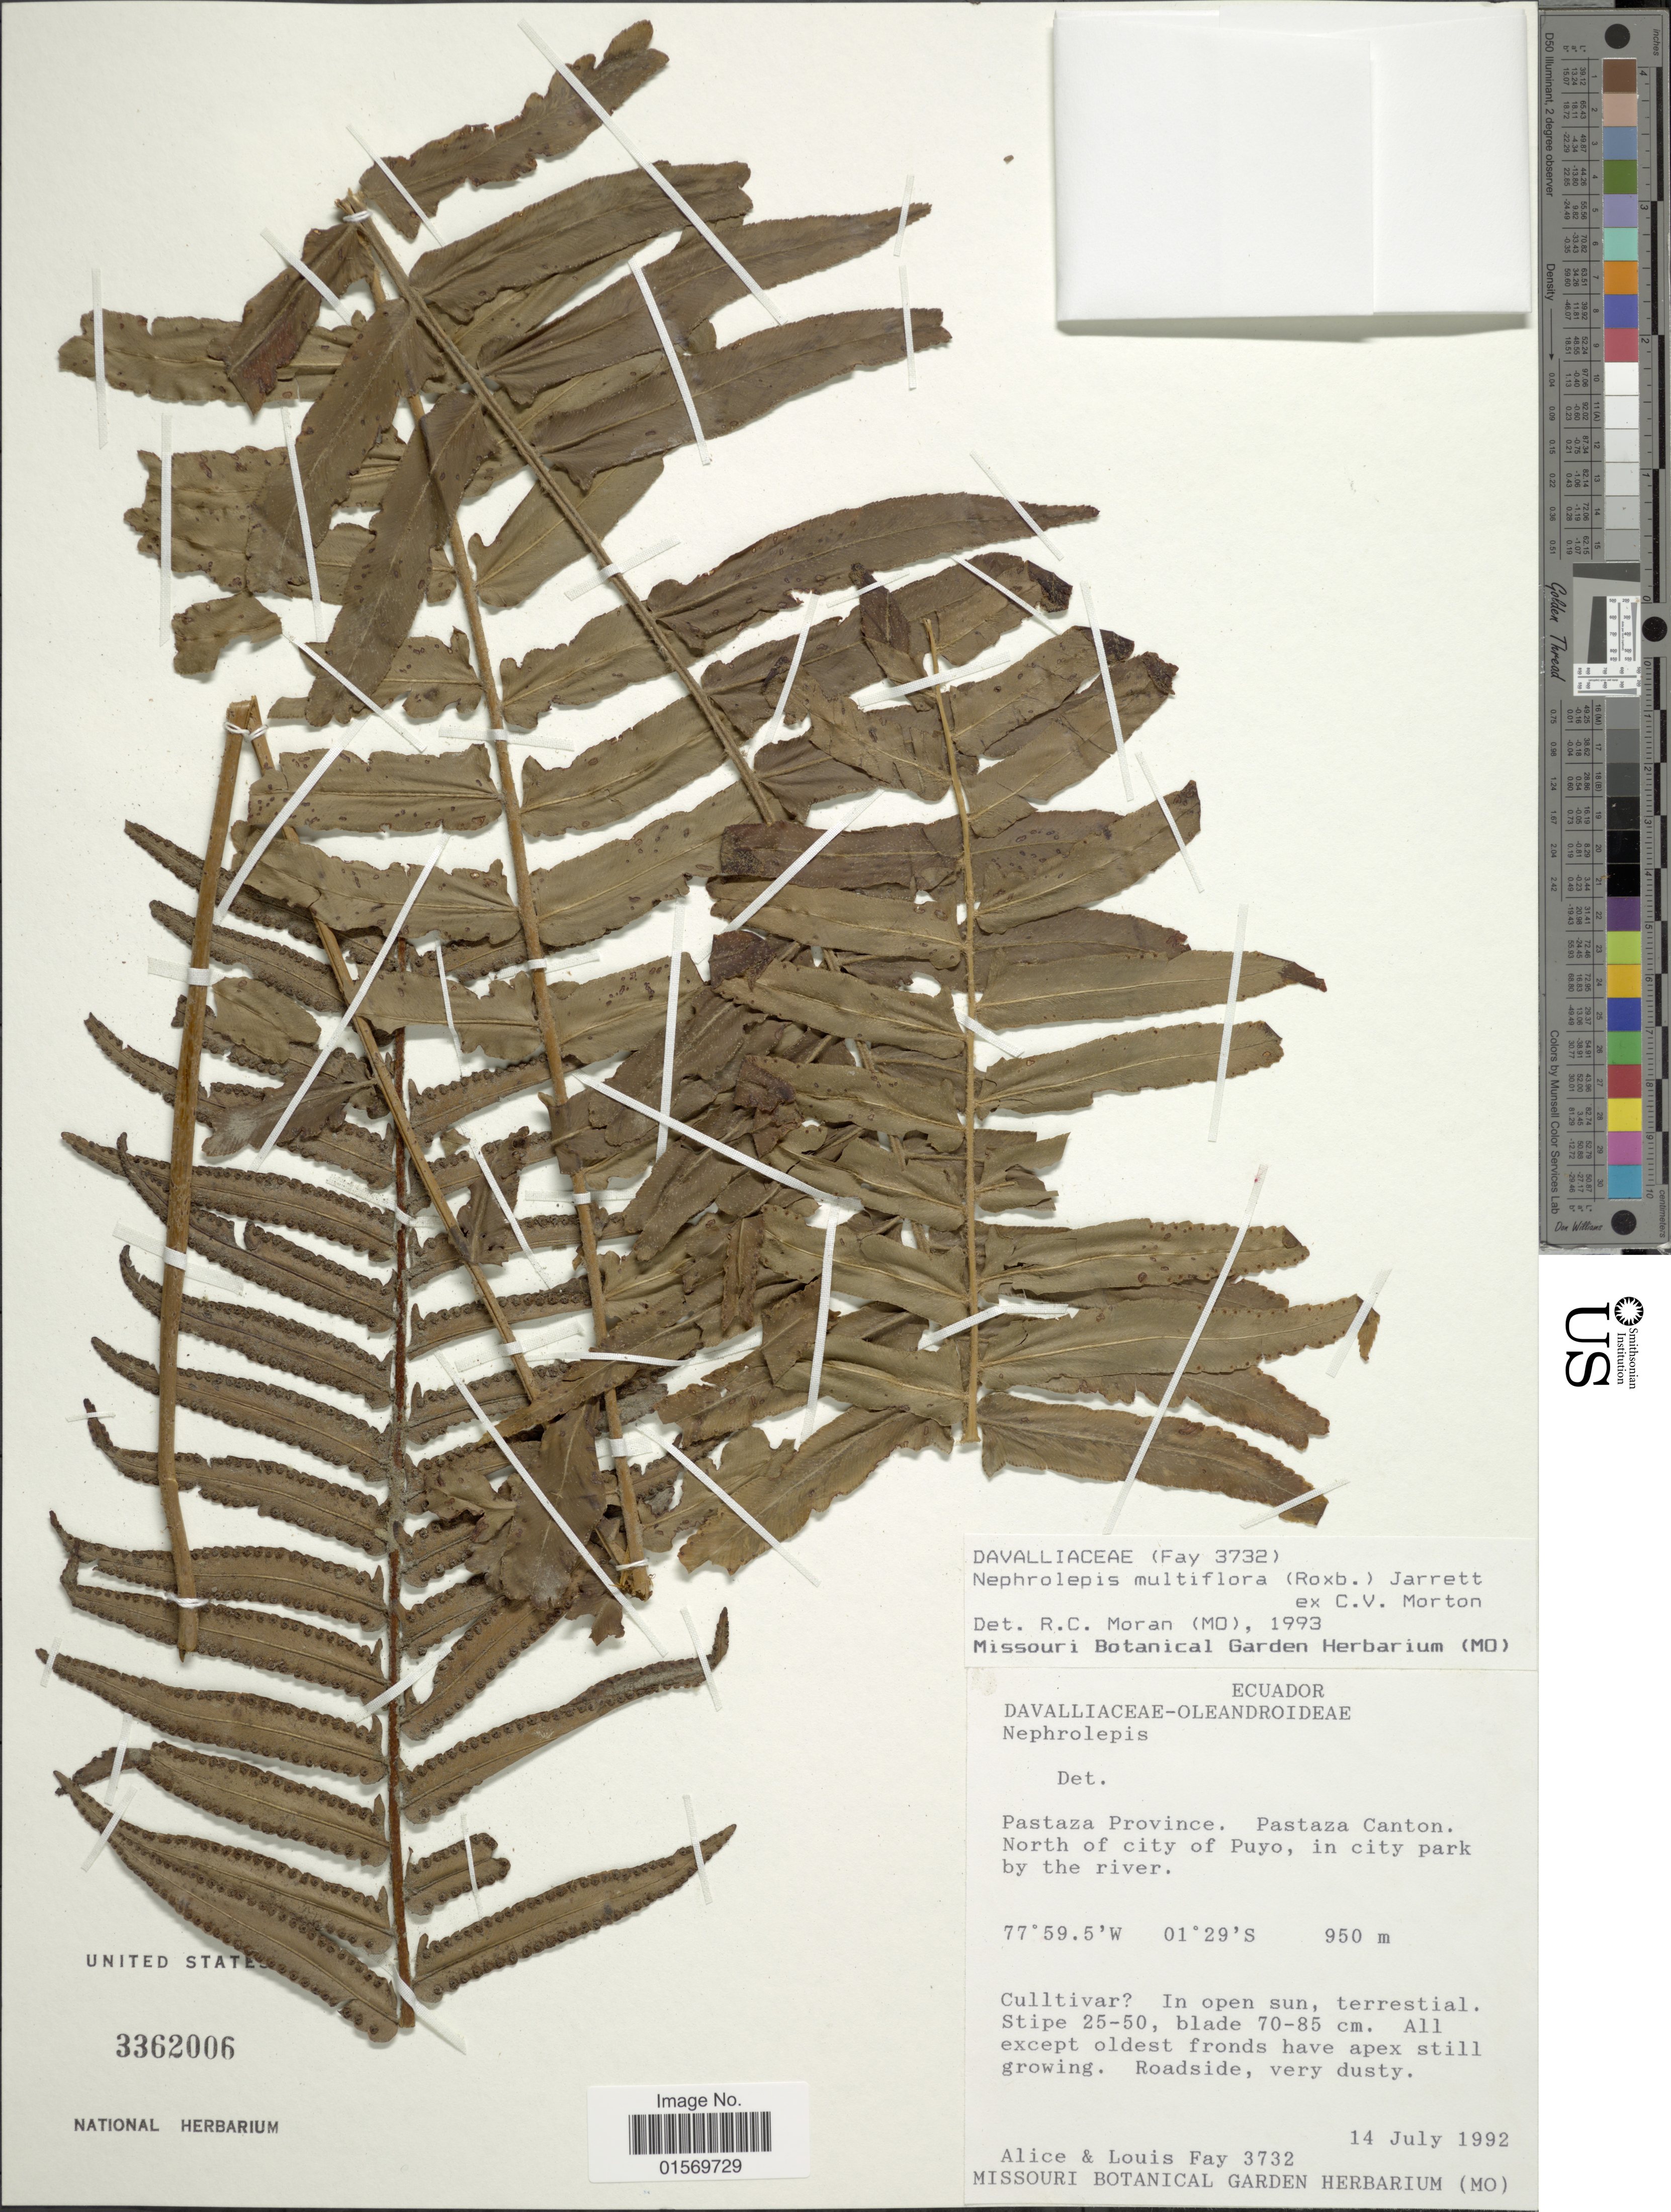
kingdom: Plantae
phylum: Tracheophyta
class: Polypodiopsida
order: Polypodiales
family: Nephrolepidaceae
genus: Nephrolepis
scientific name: Nephrolepis multiflora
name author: (Roxb.) F.M. Jarrett ex C.V. Morton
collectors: A. Fay & L. Fay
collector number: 3732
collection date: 1992-07-14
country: Ecuador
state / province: Pastaza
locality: Pastaza Canton, north of city of Puyo, in city park by the river.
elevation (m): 950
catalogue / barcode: US 3362006